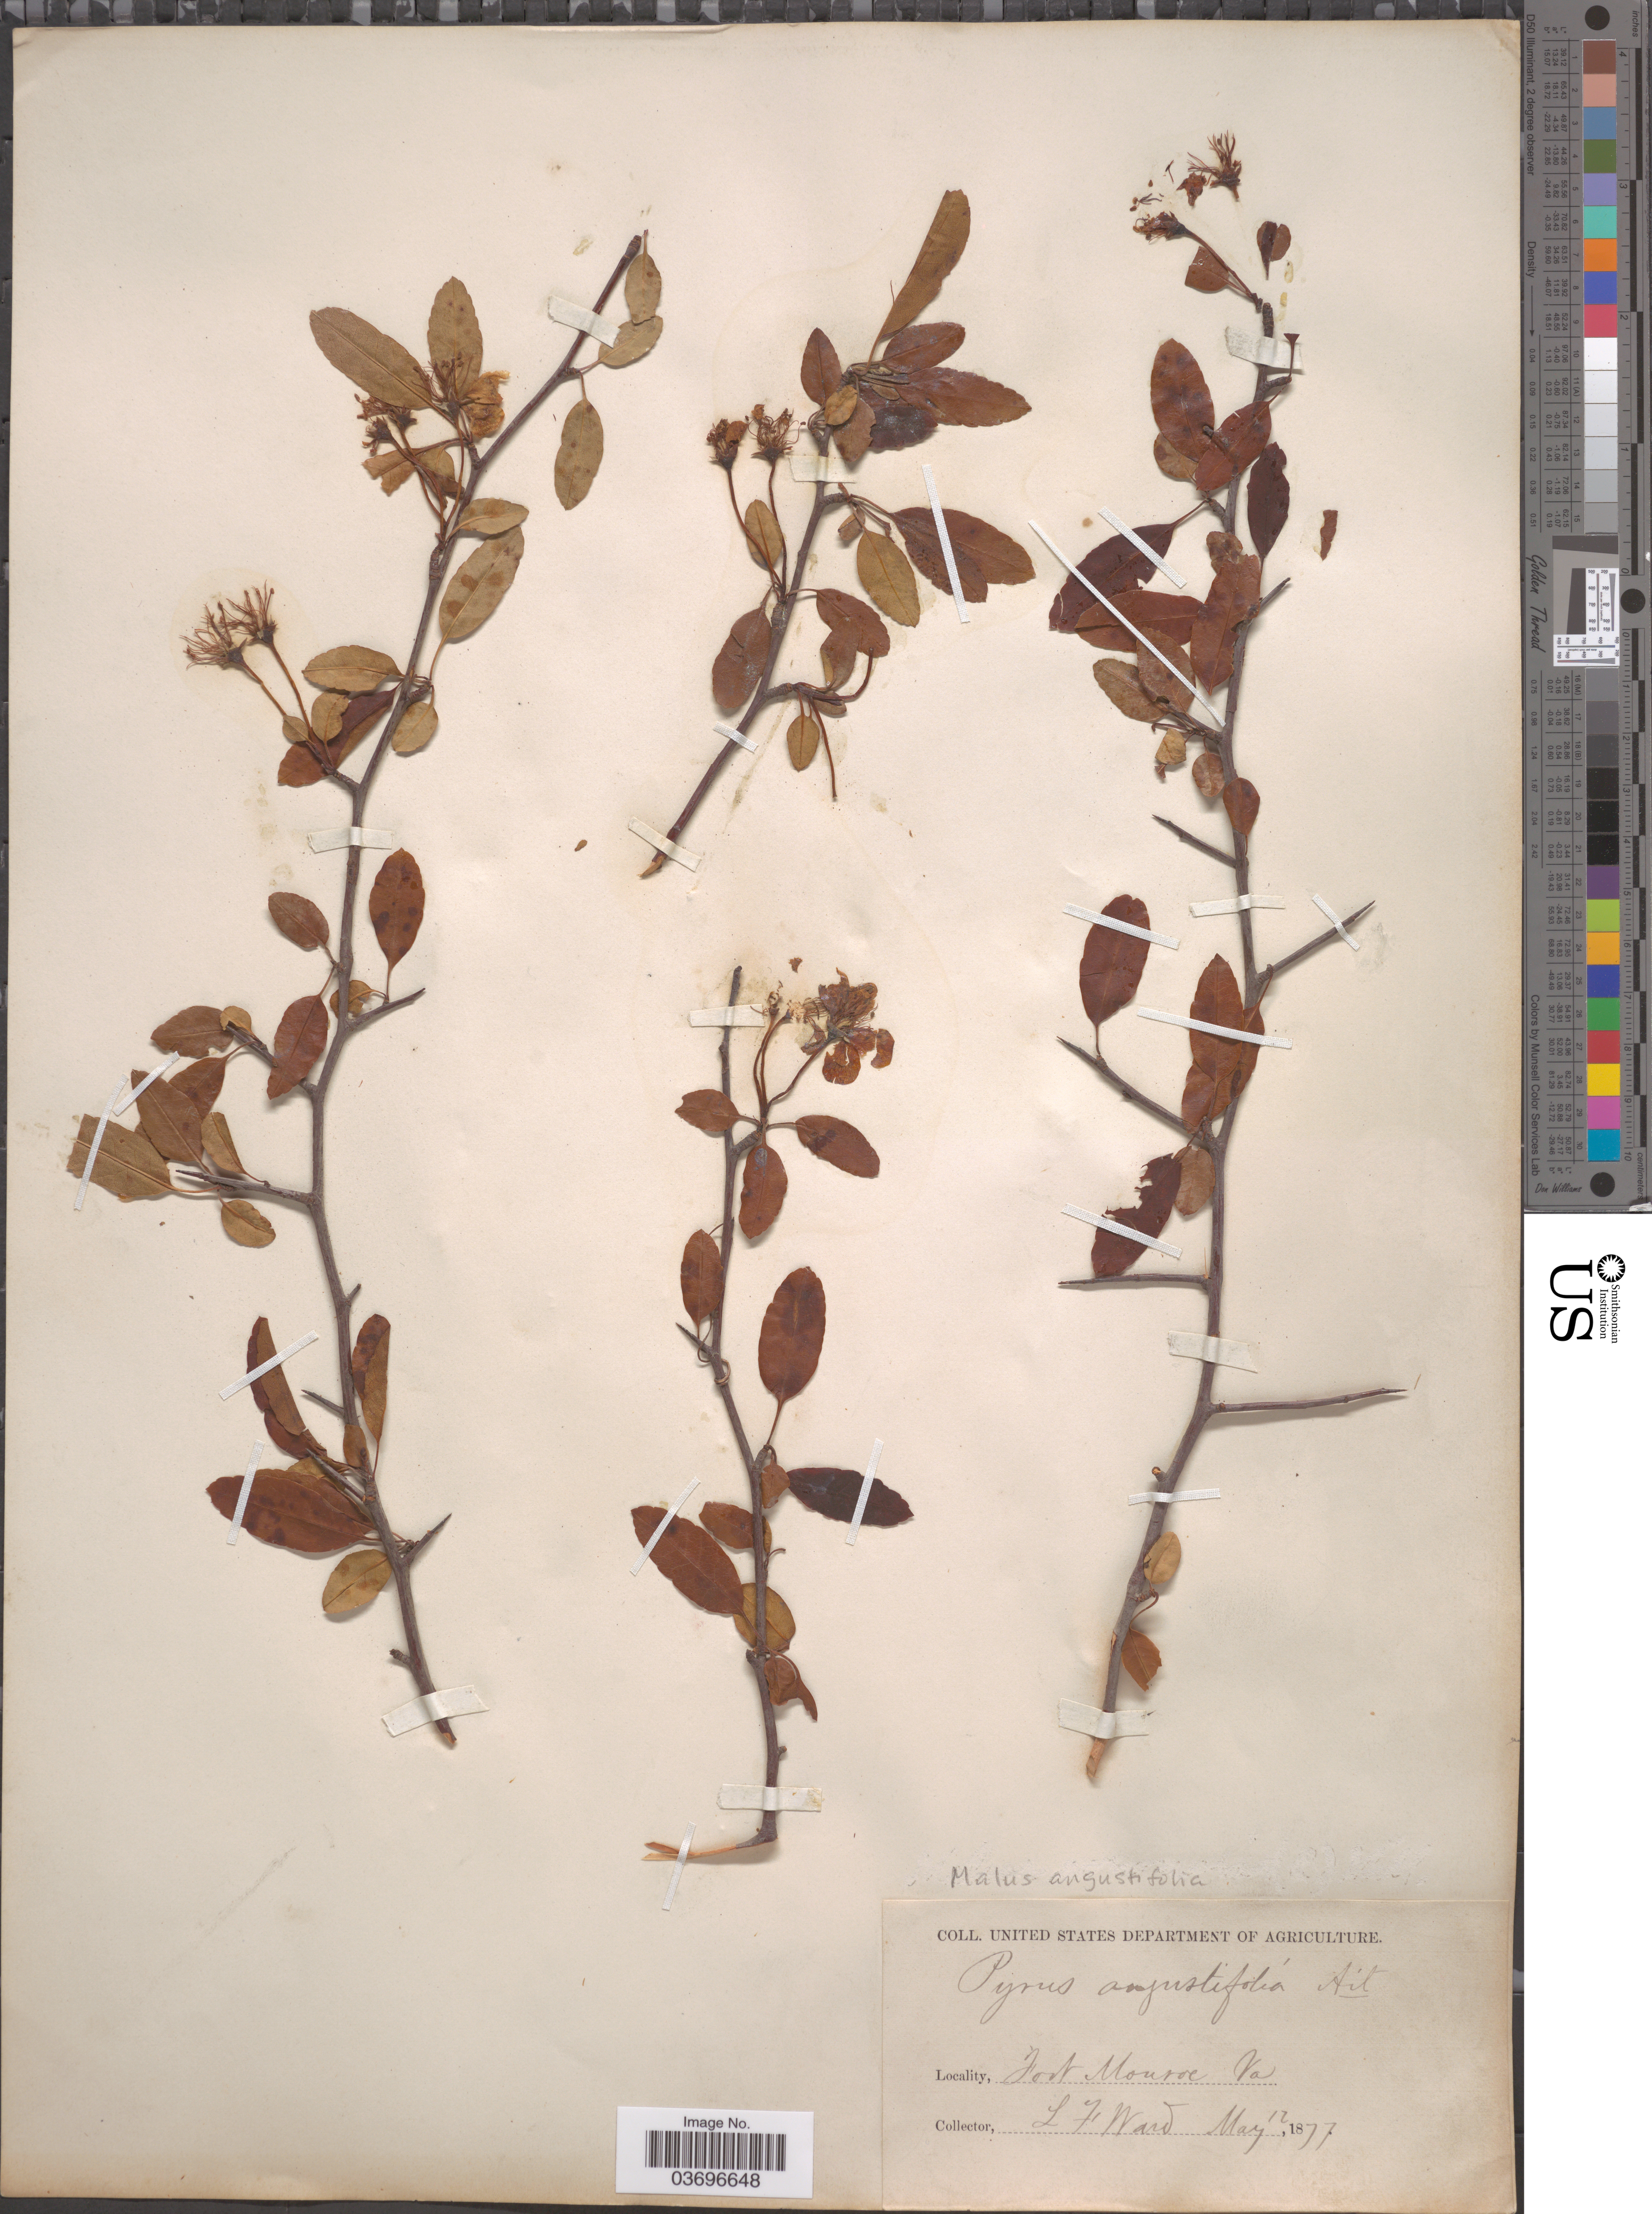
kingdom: Plantae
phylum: Tracheophyta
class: Magnoliopsida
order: Rosales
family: Rosaceae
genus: Malus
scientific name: Malus angustifolia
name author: (Aiton) Michx.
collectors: L. Ward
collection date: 1877-05-12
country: United States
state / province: Virginia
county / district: City of Hampton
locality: Fort Monroe.